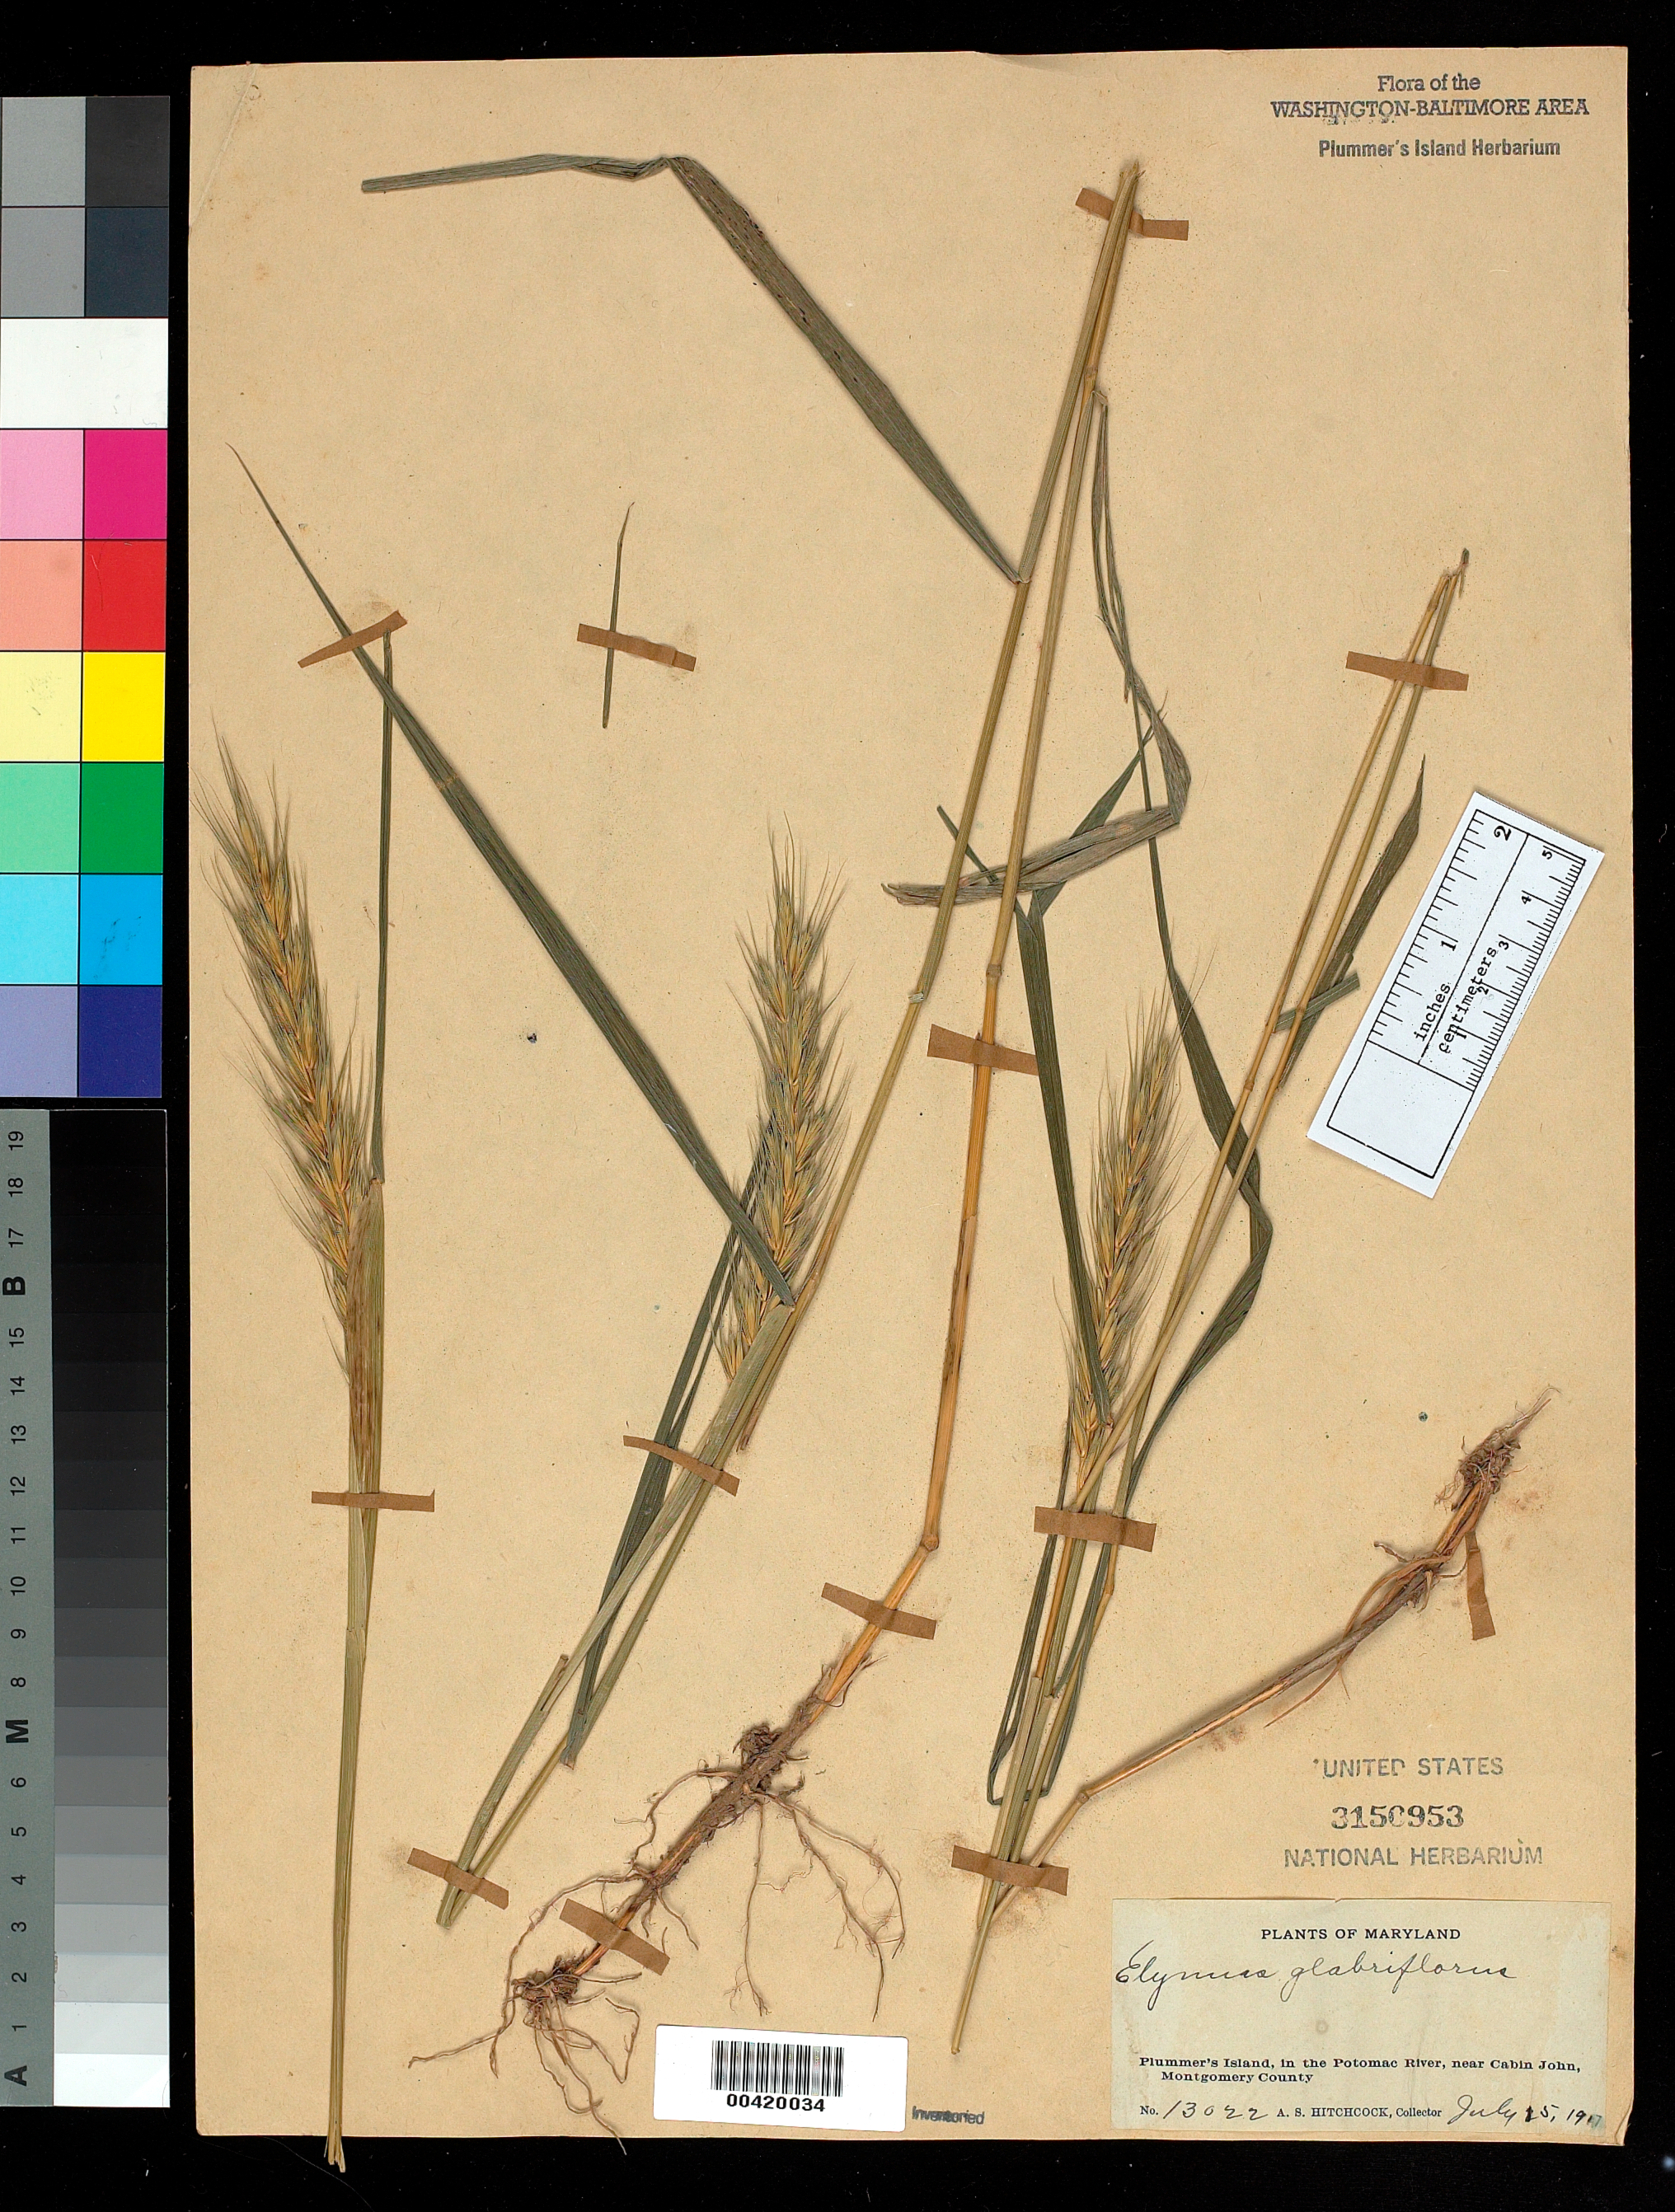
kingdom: Plantae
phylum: Tracheophyta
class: Liliopsida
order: Poales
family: Poaceae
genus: Elymus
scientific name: Elymus virginicus var. virginicus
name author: L.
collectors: A. S. Hitchcock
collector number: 13022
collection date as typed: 15 Jul 1917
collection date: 1917-07-15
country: United States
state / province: Maryland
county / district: Montgomery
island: Plummers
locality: Plummer's Island C. & O. Canal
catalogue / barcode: US 3150953